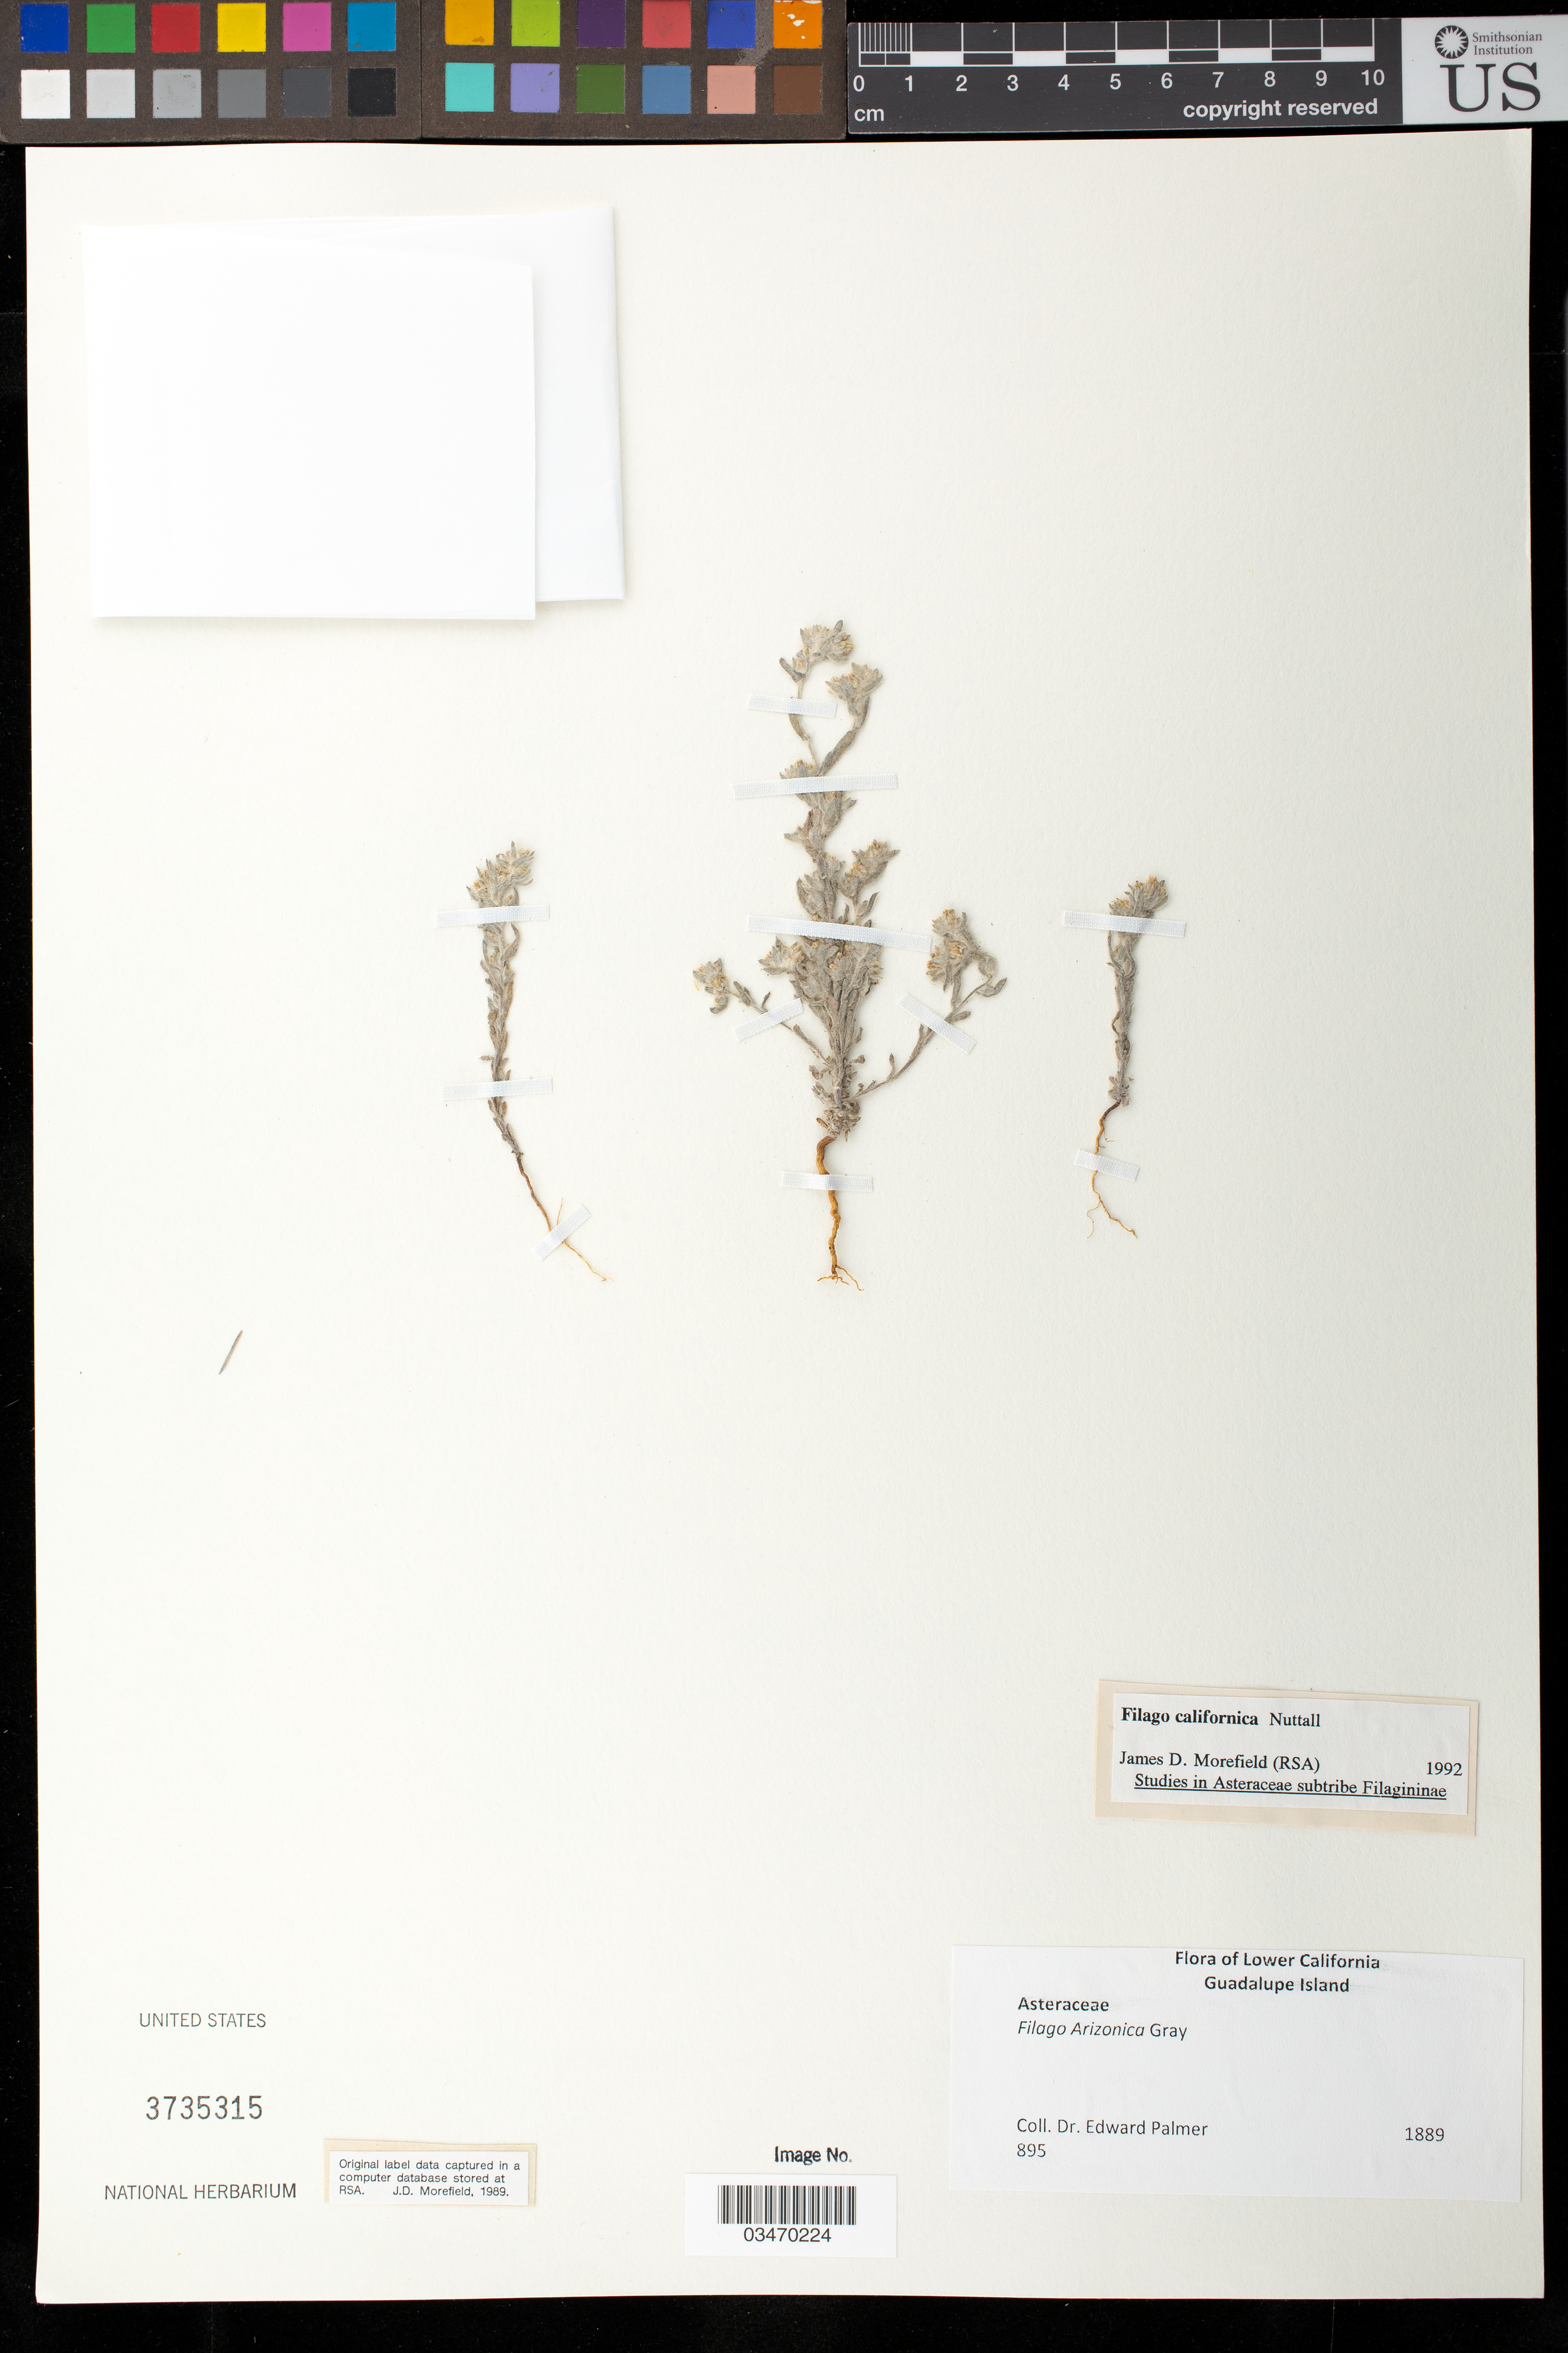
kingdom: Plantae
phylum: Tracheophyta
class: Magnoliopsida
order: Asterales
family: Asteraceae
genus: Filago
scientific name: Filago californica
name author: Nutt.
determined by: Morefield, James D., (RSA), Rancho Santa Ana Botanic Garden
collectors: E. Palmer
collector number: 895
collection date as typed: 1889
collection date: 1889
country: Mexico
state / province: Baja California Norte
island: Guadalupe Island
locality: Guadalupe Island.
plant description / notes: Remounted 19 Jun 2019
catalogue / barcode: US 3735315